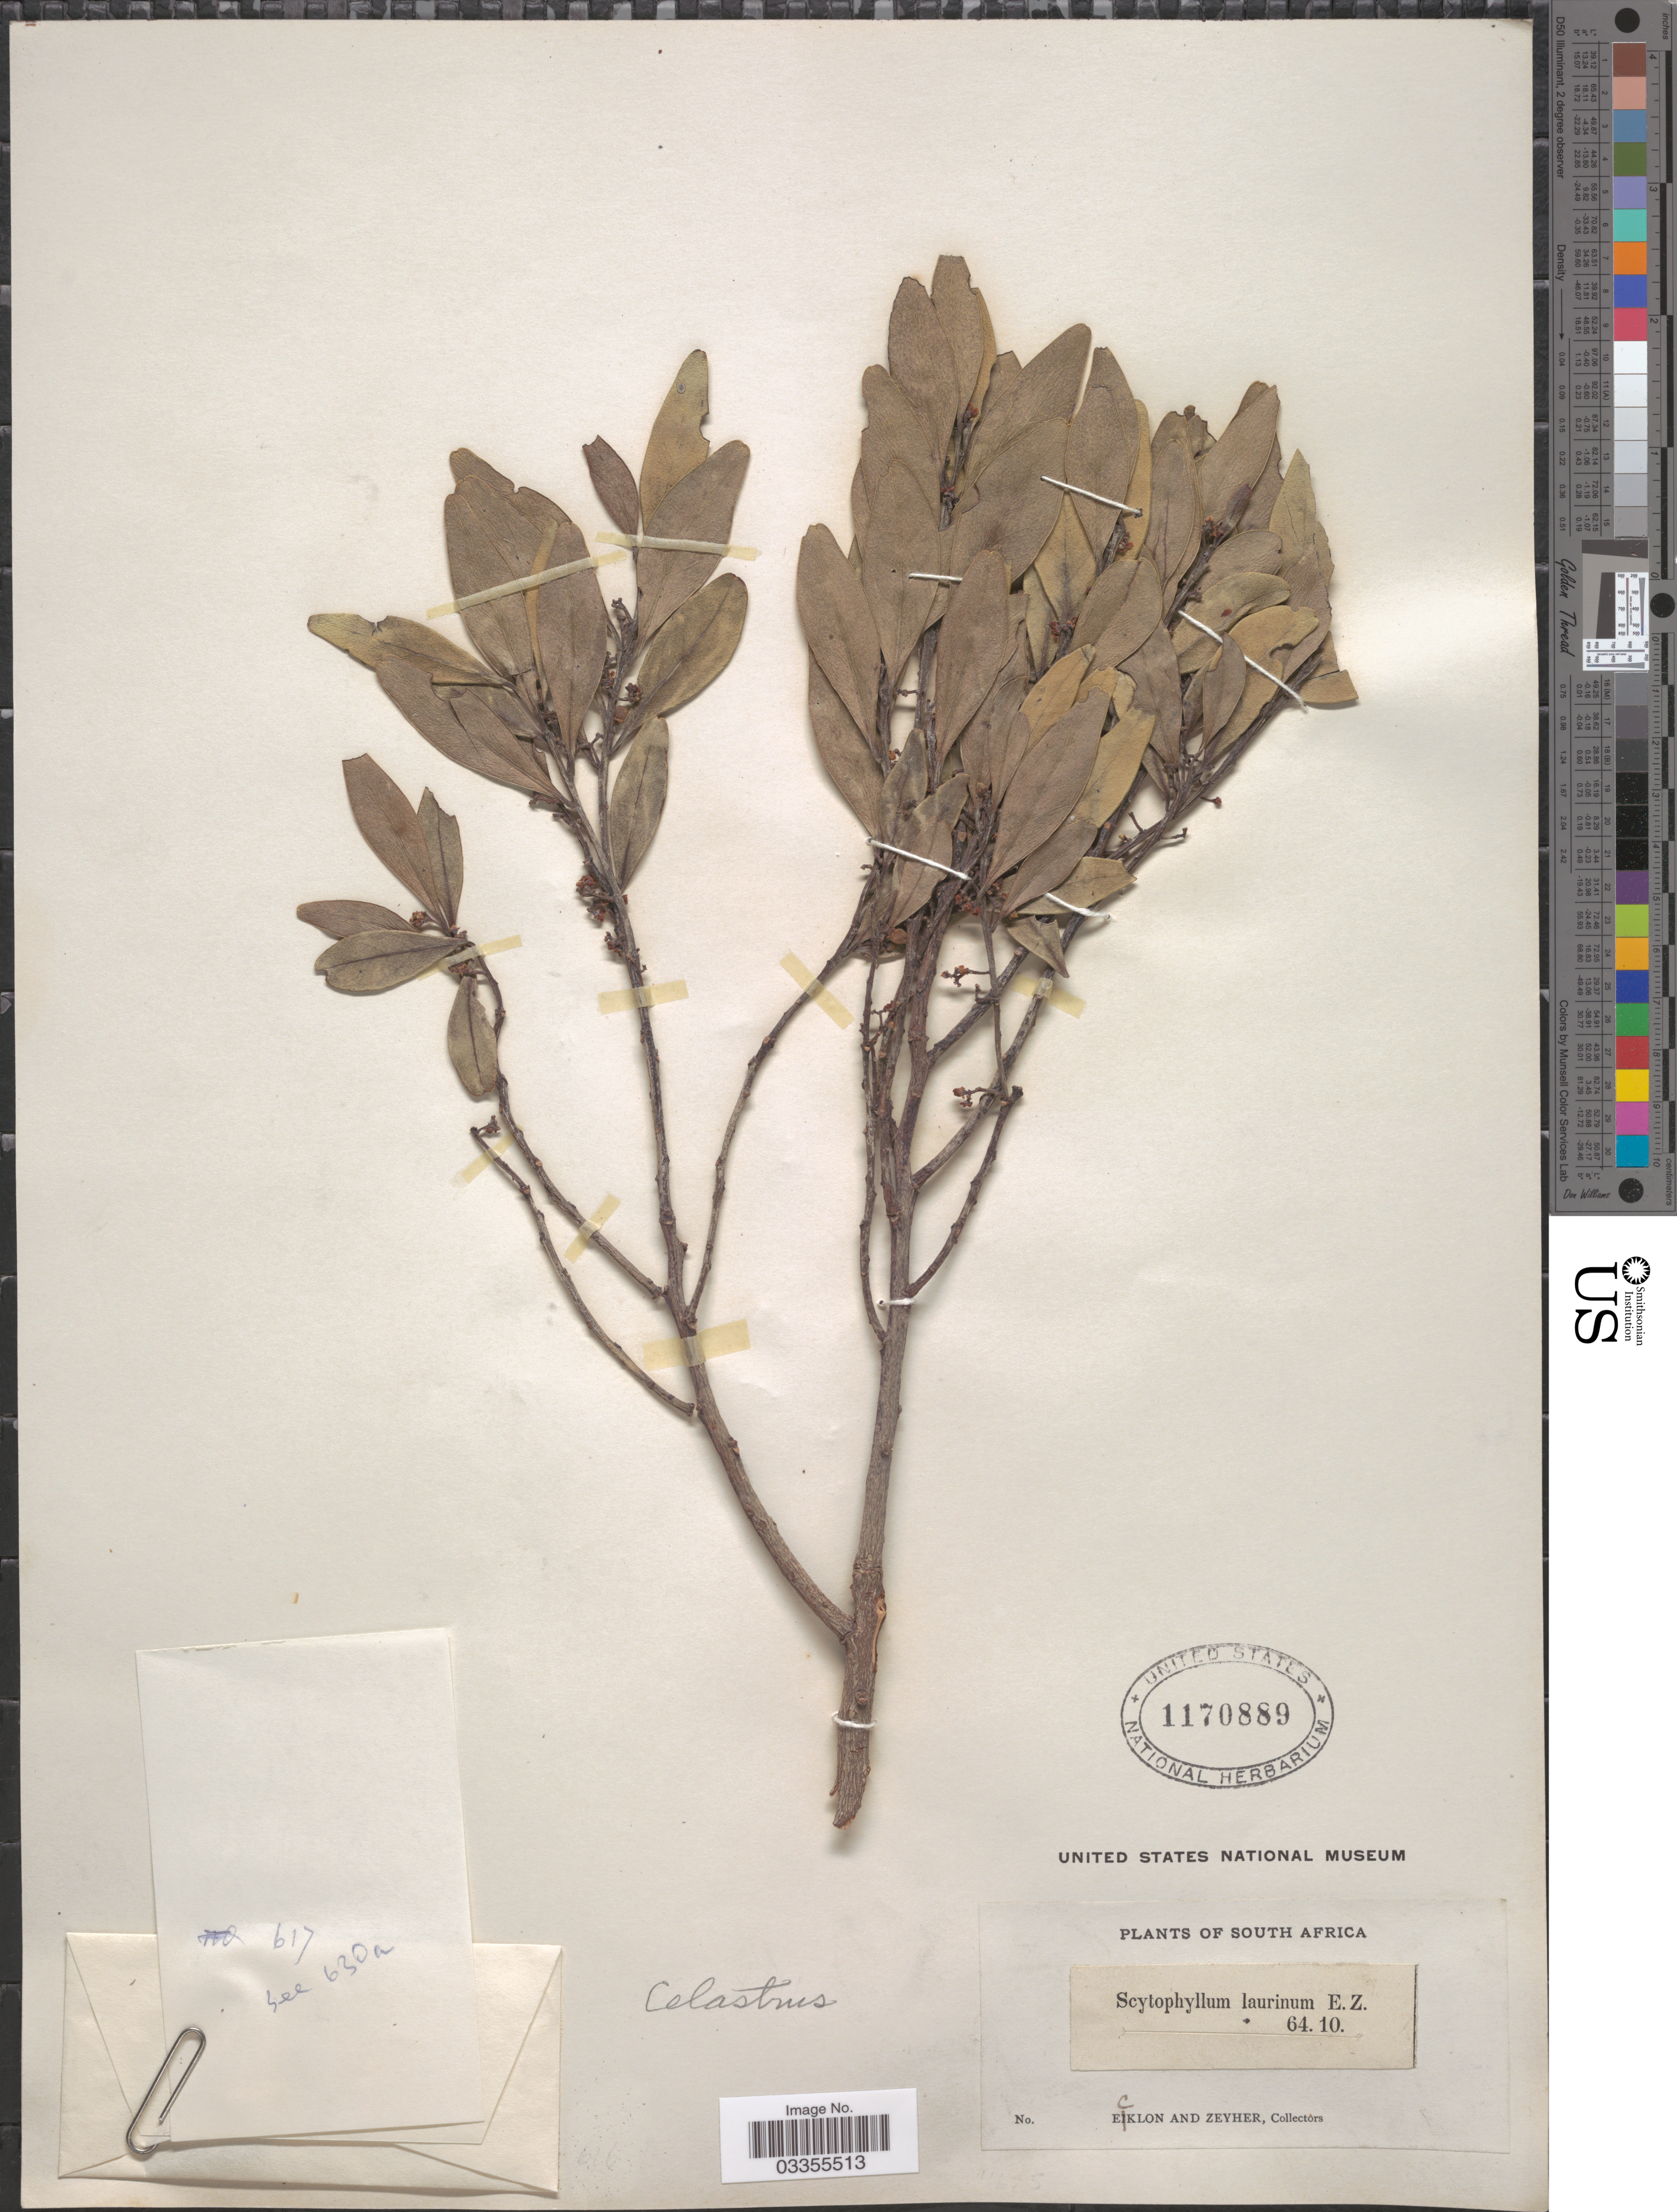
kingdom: Plantae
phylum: Tracheophyta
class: Magnoliopsida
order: Celastrales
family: Celastraceae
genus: Gymnosporia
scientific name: Gymnosporia laurina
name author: Szyszyl.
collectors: -. Ecklon & -. Zeyher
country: South Africa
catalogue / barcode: US 1170889